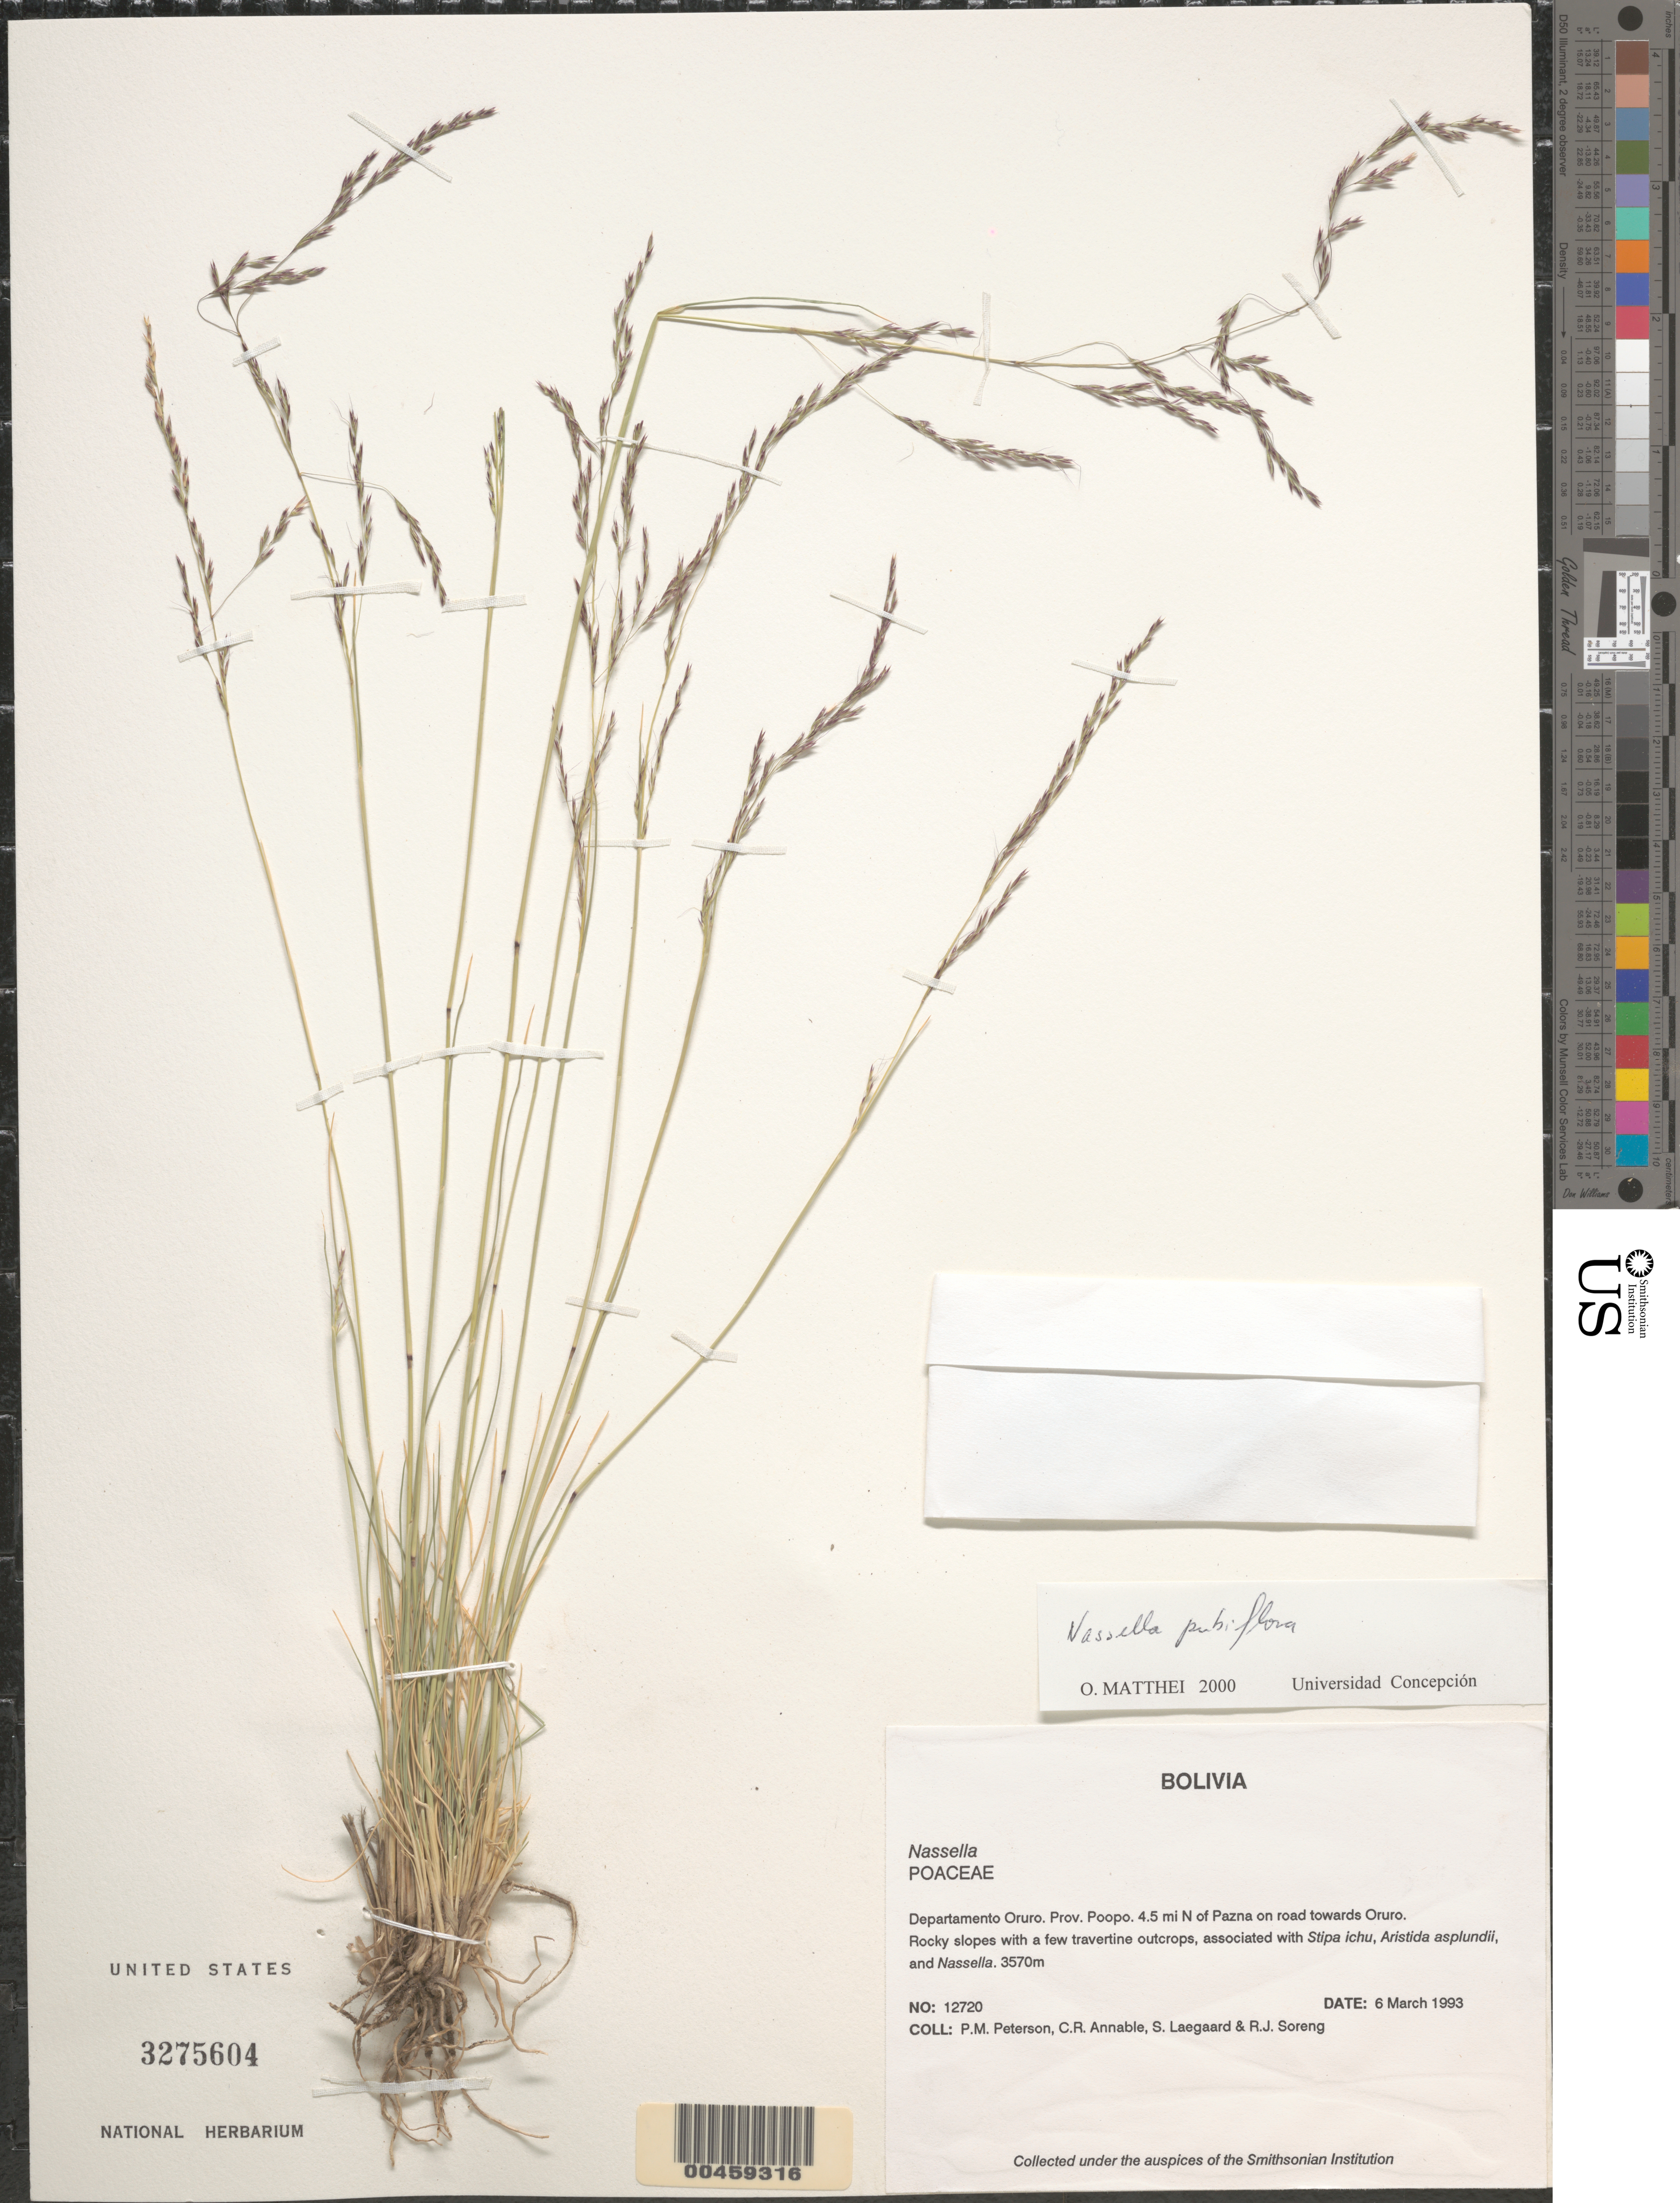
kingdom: Plantae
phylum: Tracheophyta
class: Liliopsida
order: Poales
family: Poaceae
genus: Nassella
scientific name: Nassella sp.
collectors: P. M. Peterson, C. R. Annable, S. Lægaard & R. J. Soreng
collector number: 12720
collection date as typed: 06 Mar 1993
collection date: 1993-03-06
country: Bolivia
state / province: Oruro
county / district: Poopó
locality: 4.5 mi N of Pazna on road towards Oruro.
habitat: Rocky slopes with a few travertine outcrops, associated with Stipa ichu, Aristida asplundii, and Nassella.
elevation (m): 3570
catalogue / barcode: US 3275604